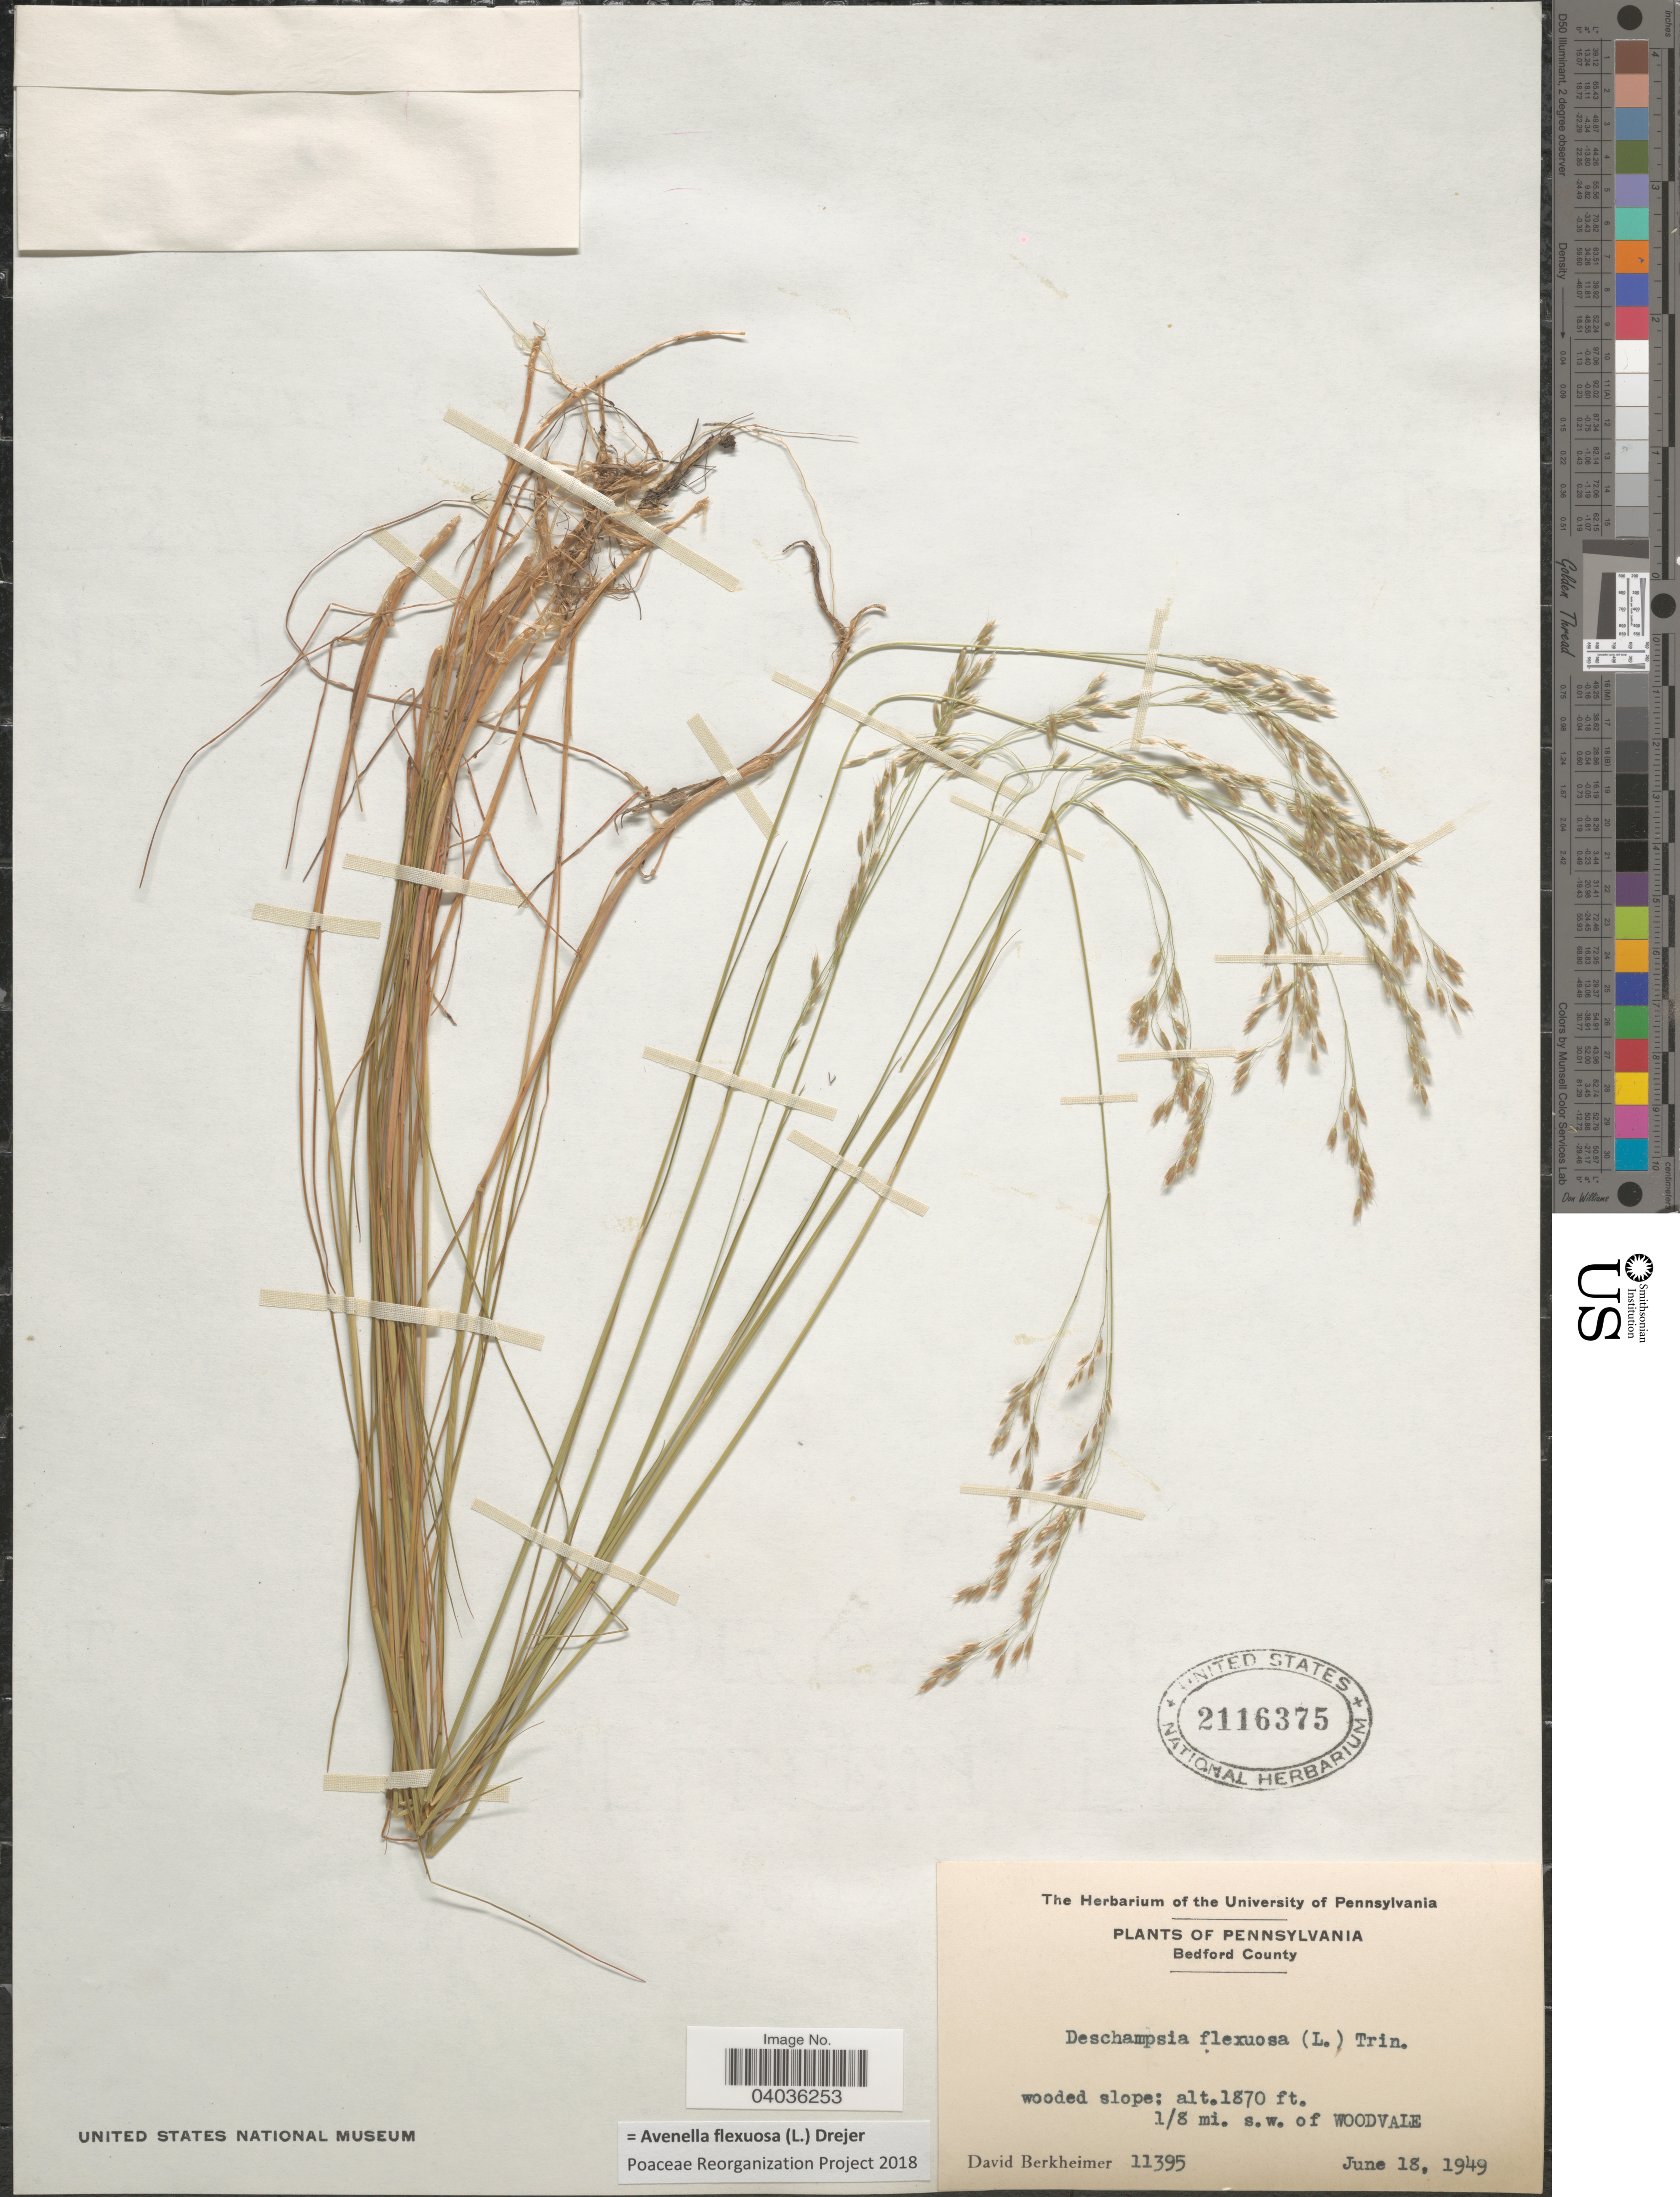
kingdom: Plantae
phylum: Tracheophyta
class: Liliopsida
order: Poales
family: Poaceae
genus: Avenella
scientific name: Avenella flexuosa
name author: (L.) Drejer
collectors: D. Berkheimer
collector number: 11395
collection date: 1949-06-18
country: United States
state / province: Pennsylvania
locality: Bedford County. 1/8 mi. s.w. of Woodvale.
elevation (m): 570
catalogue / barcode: US 2116375